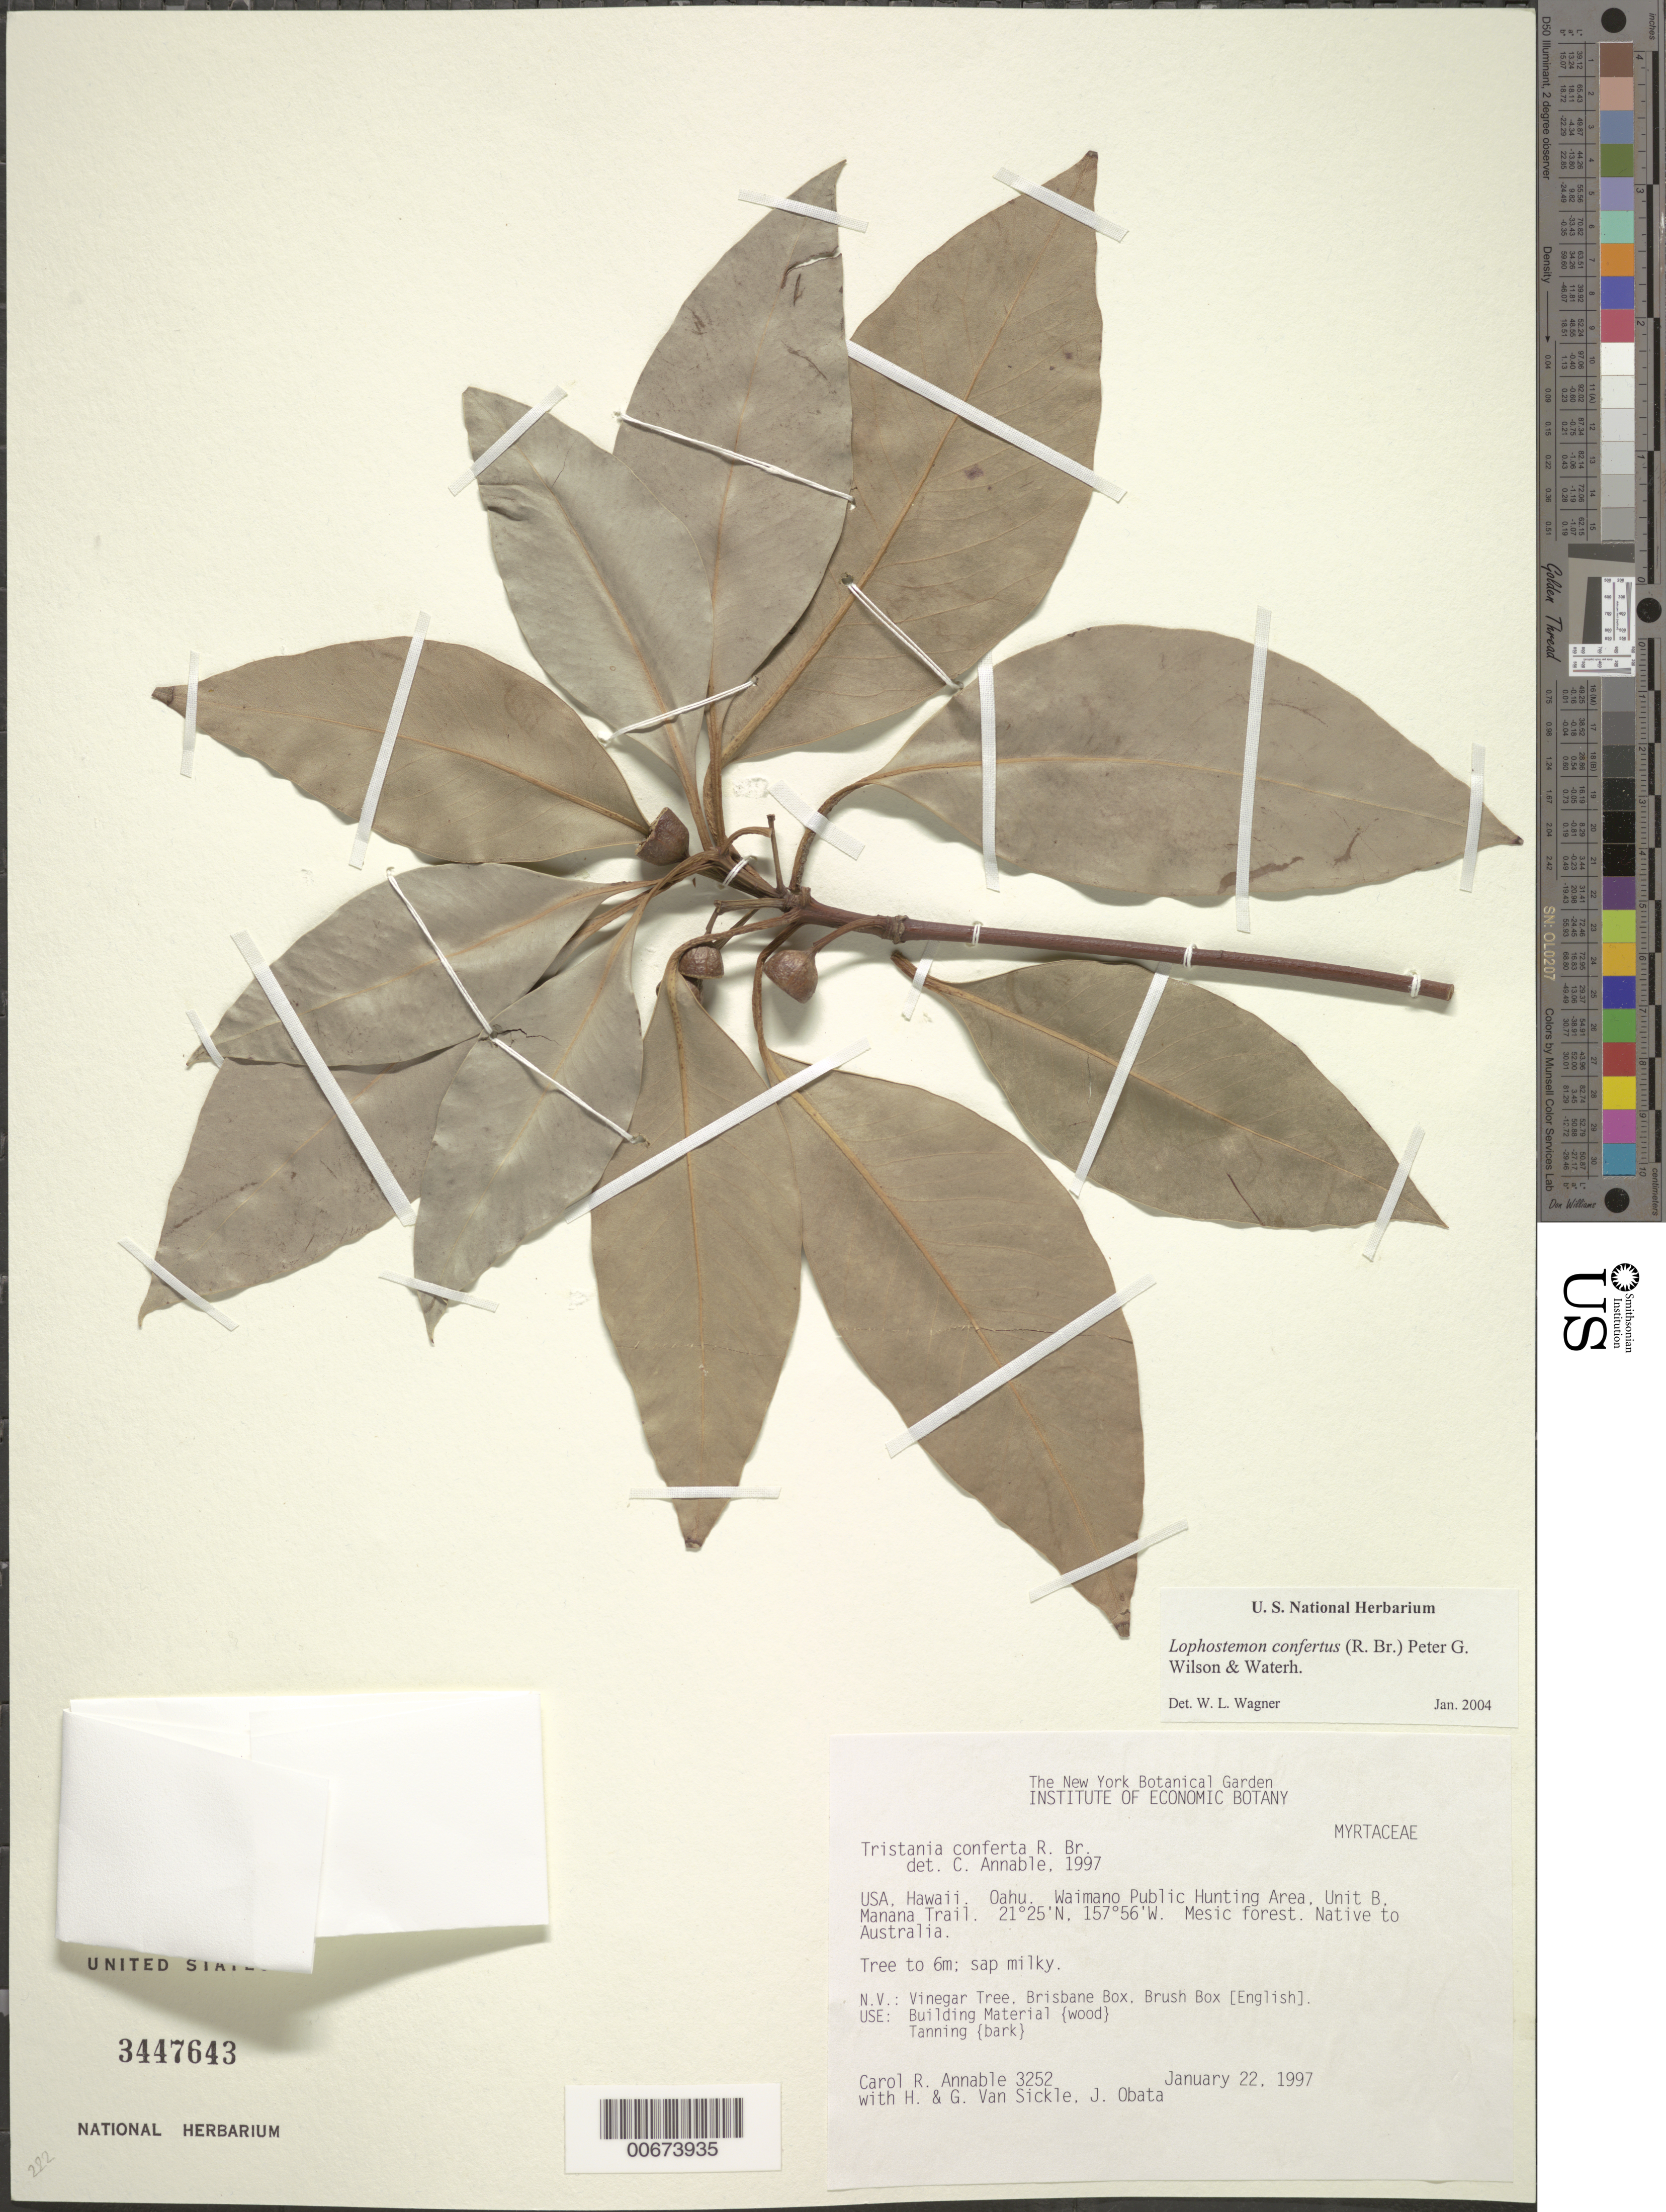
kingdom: Plantae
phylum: Tracheophyta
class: Magnoliopsida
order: Myrtales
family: Myrtaceae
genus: Lophostemon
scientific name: Lophostemon confertus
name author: (R. Br.) P.G. Wilson & J. T. Waterh.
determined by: Annable, C. R.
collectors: C. R. Annable, H. Van Sickle, G. A. Van Sickle & J. Obata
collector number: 3252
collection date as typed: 22 Jan 1997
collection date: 1997-01-22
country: United States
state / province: Hawaii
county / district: Honolulu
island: Oahu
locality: Waimano Public Hunting Area, Unit B, Manana Trail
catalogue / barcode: US 3447643